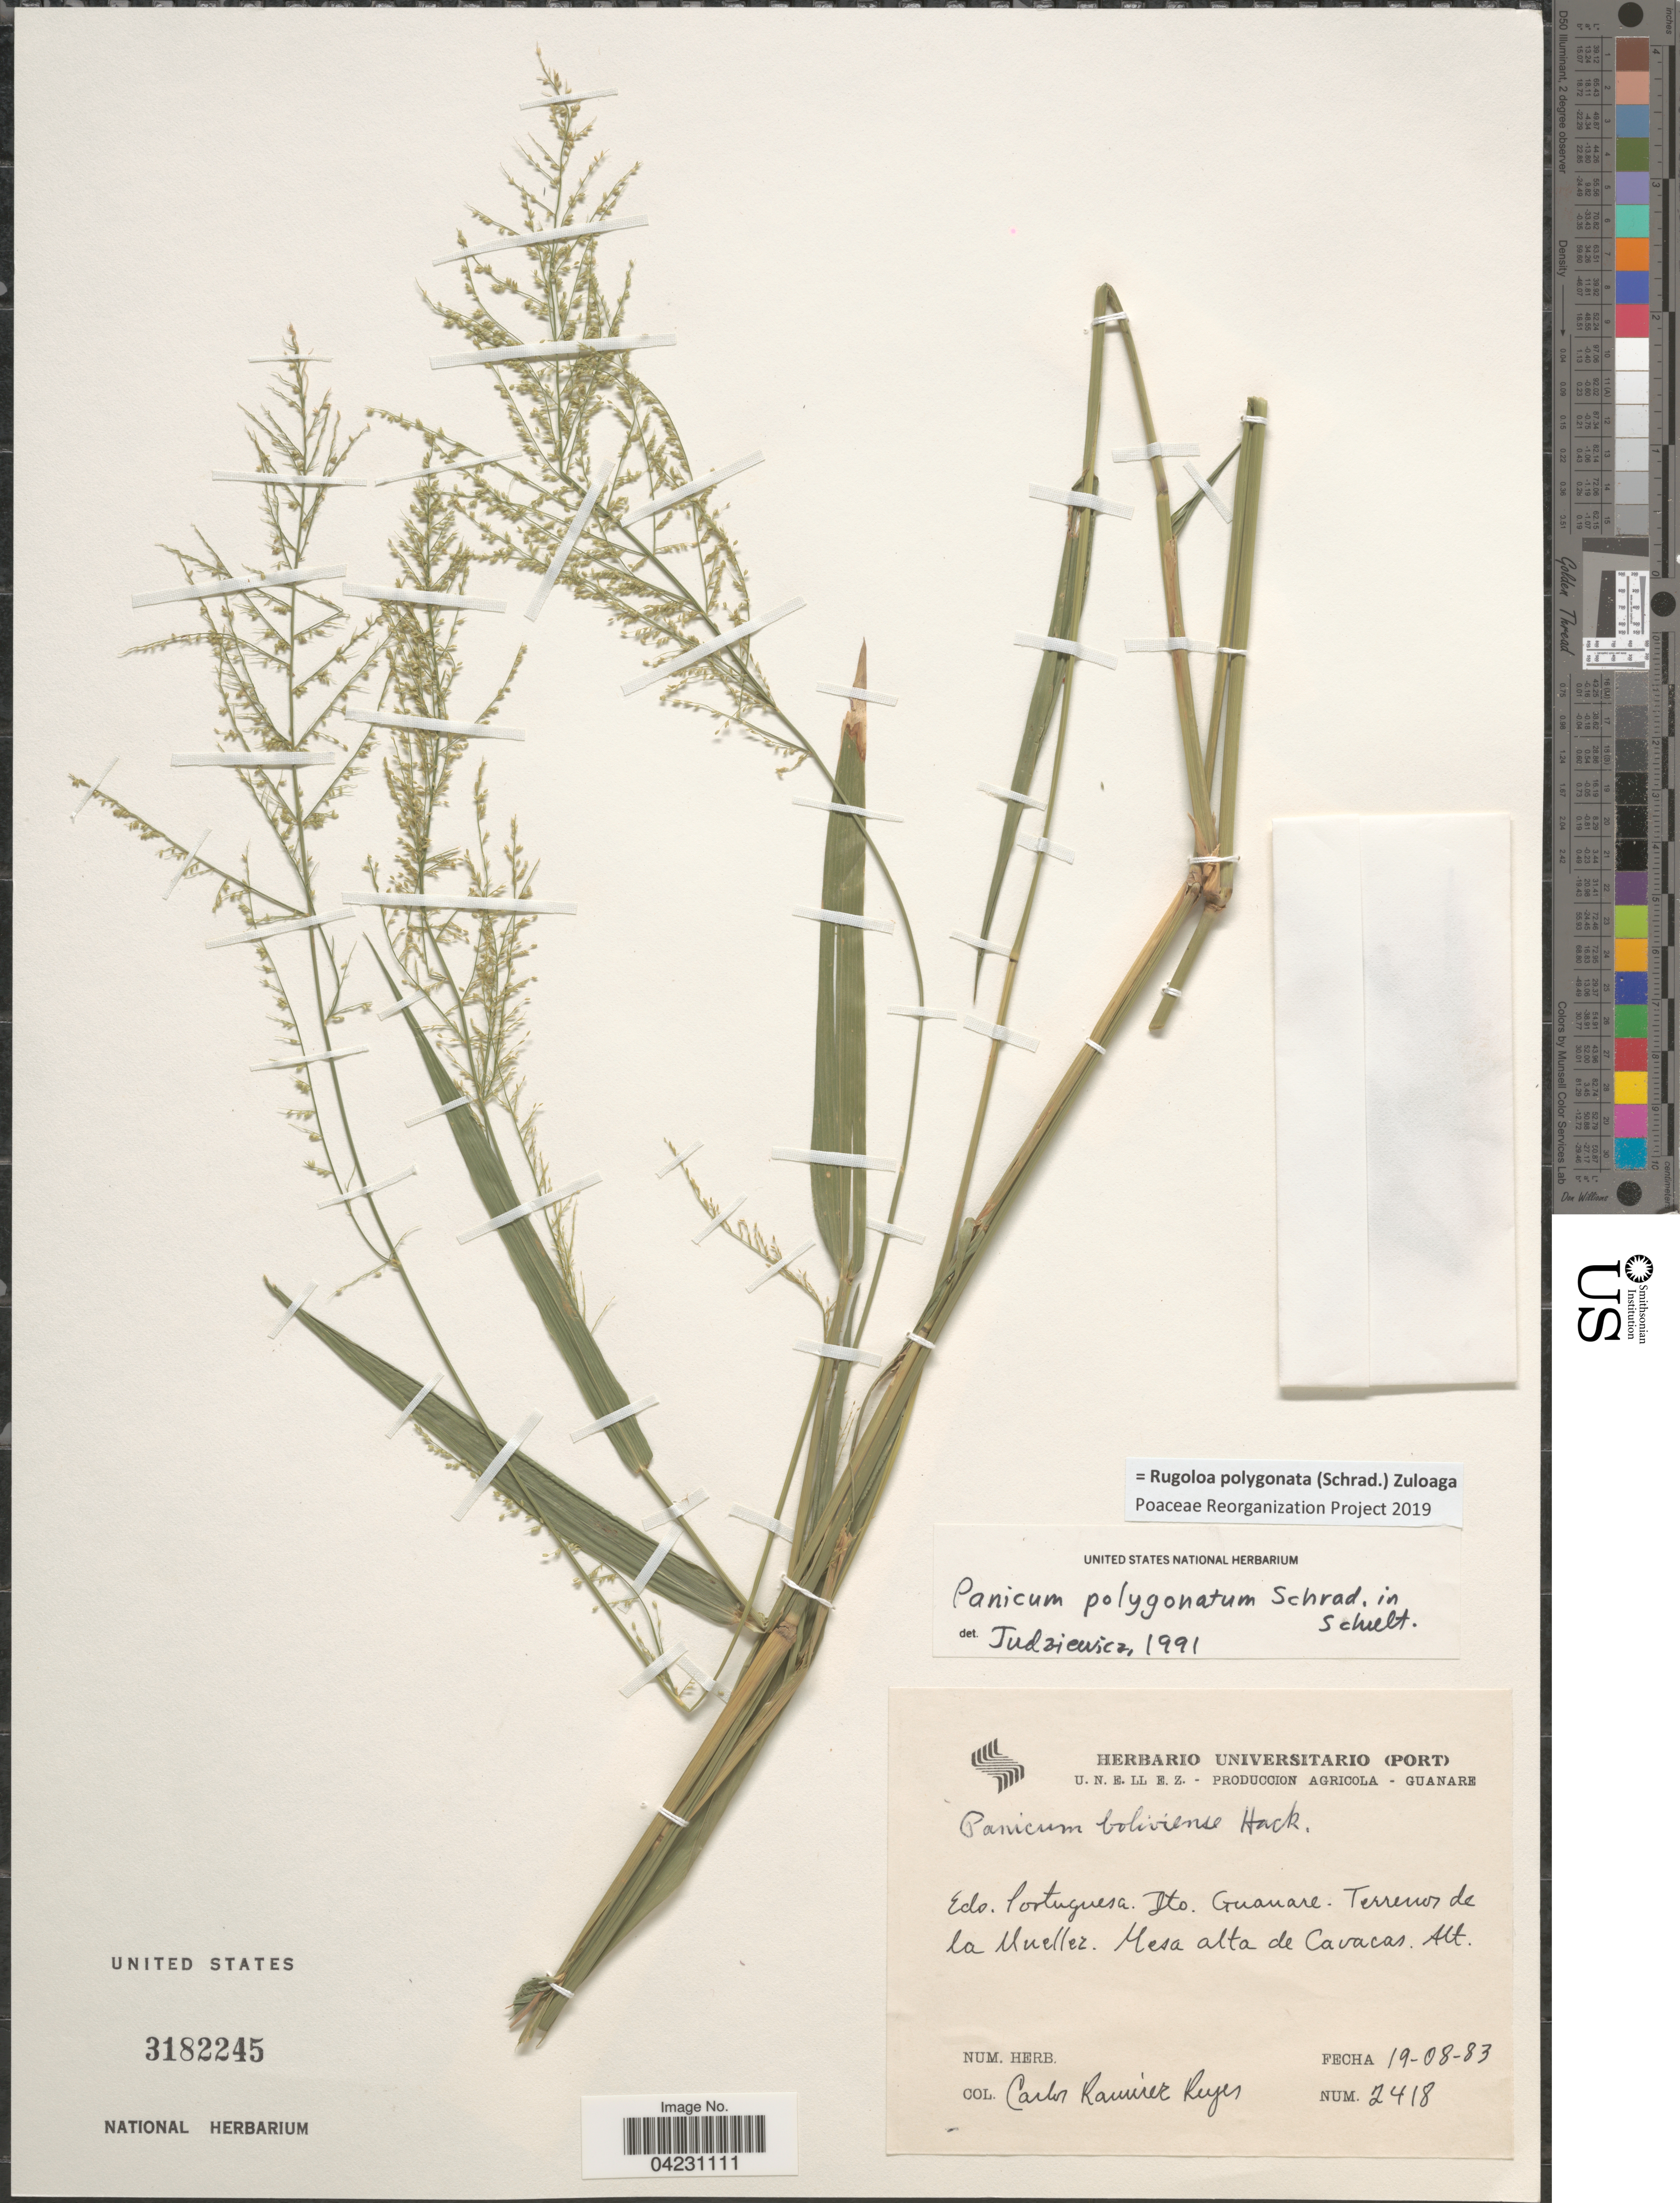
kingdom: Plantae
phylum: Tracheophyta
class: Liliopsida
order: Poales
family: Poaceae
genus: Rugoloa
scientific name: Rugoloa polygonata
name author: (Schrad.) Zuloaga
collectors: C. Reyes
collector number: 2418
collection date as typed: Transcribed d/m/y: 19/8/83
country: Venezuela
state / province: Portuguesa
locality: Edo. Portuguesa. Dto. Guanare. Terrenos de la Nuellez [interpreted]. Mesa alta de Cavacas.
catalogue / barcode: US 3182245